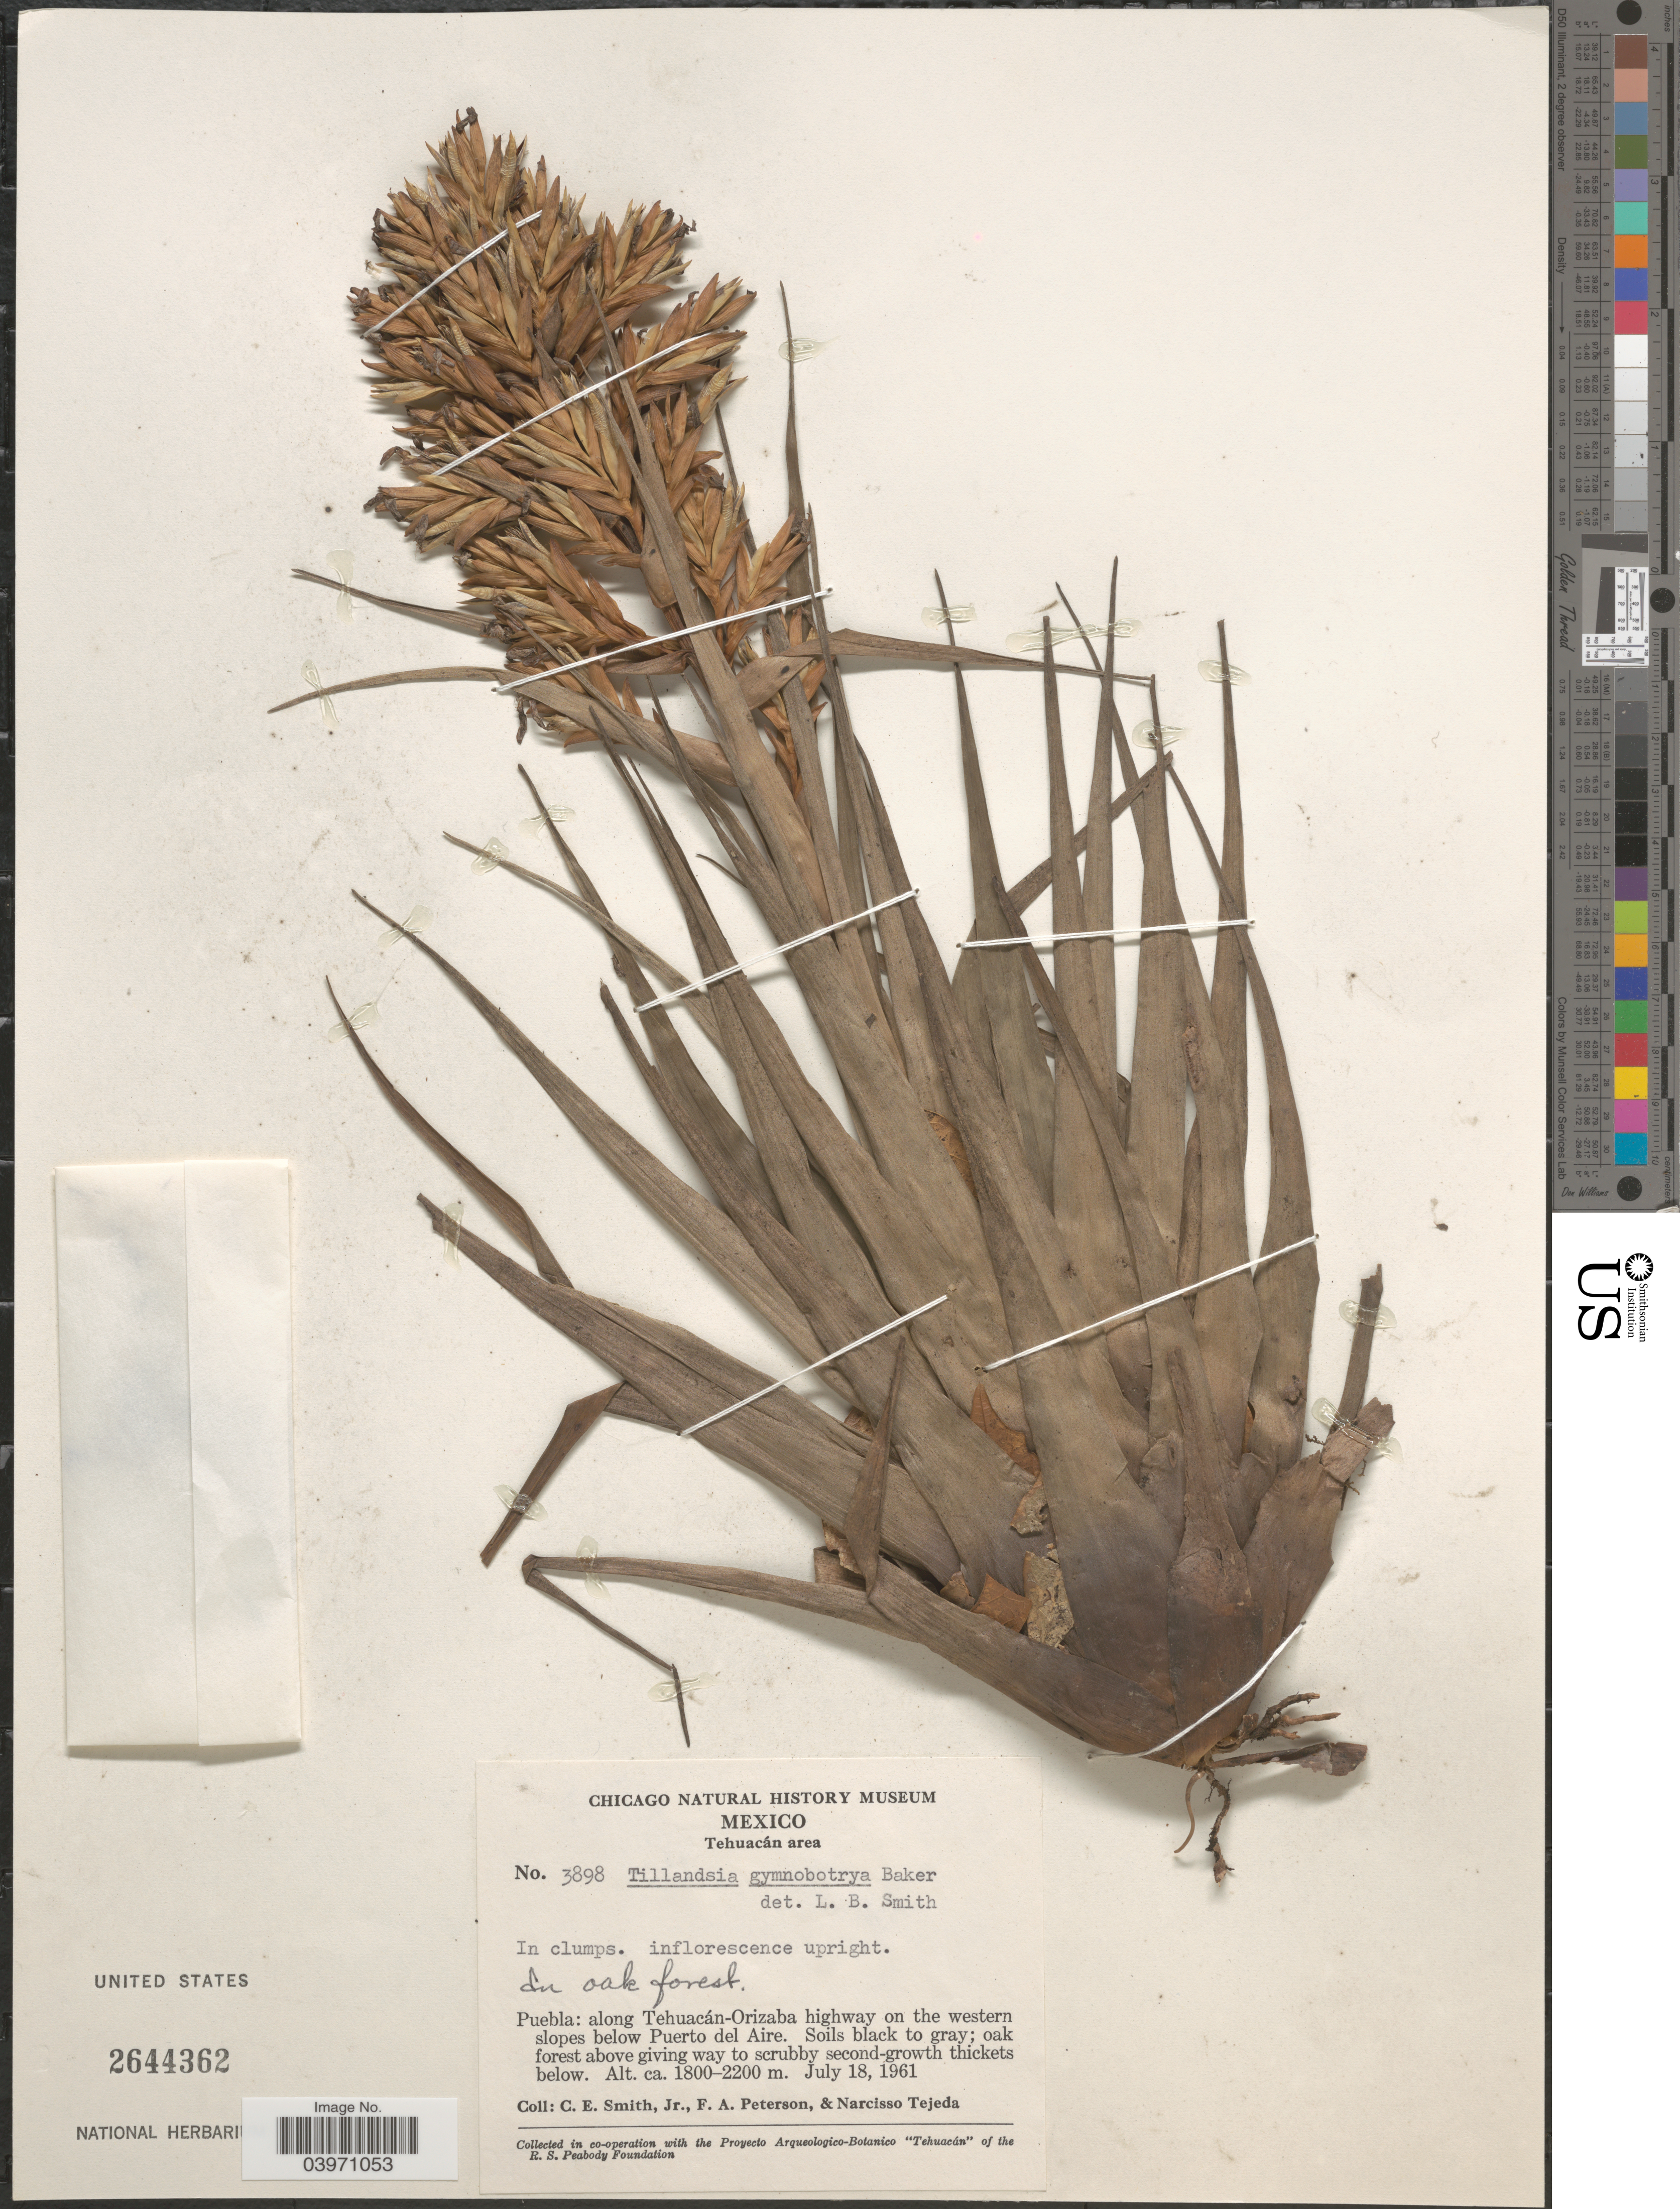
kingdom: Plantae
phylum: Tracheophyta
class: Liliopsida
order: Poales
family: Bromeliaceae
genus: Tillandsia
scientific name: Tillandsia gymnobotrya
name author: Baker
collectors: C. E. Smith Jr., F. A. Peterson & N. Tejeda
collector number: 3898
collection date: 1961-07-18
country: Mexico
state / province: Puebla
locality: Tehuacán area. Along Tehuacán-Orizaba highway on the western slopes below Puerto del Aire.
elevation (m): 1800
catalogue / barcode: US 2644362